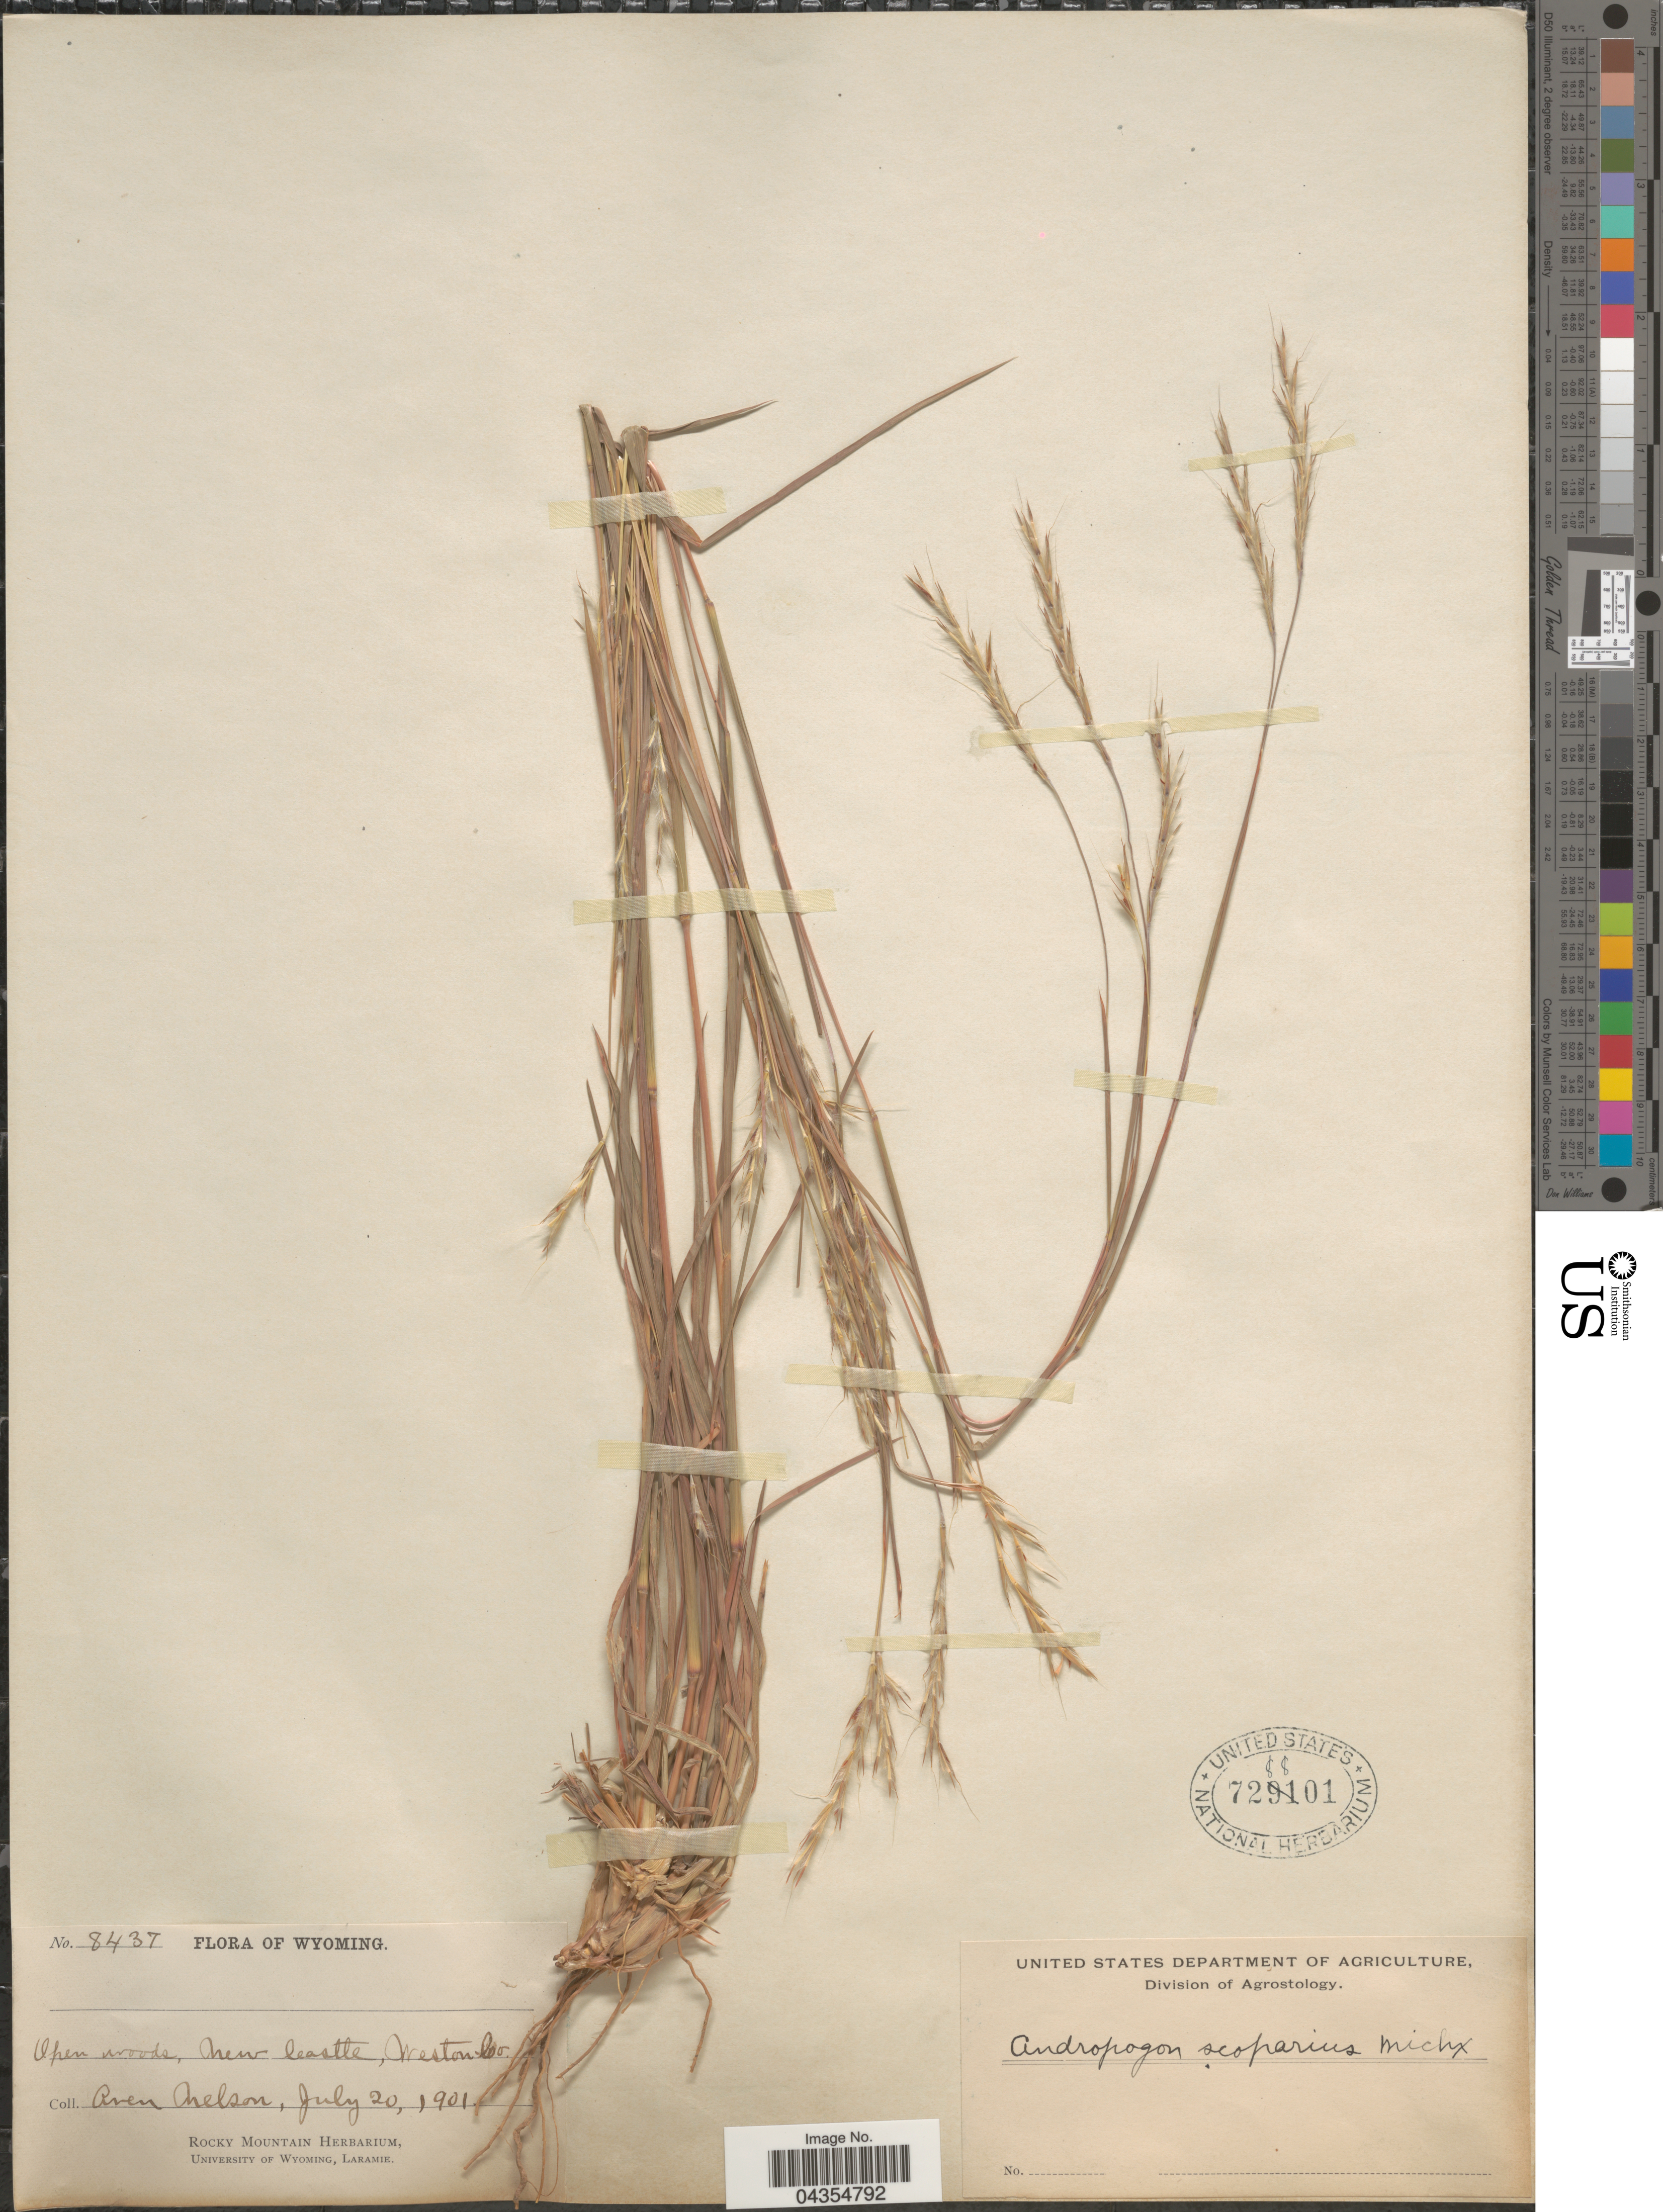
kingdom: Plantae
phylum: Tracheophyta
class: Liliopsida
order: Poales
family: Poaceae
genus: Schizachyrium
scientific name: Schizachyrium sanguineum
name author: (Retz.) Alston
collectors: A. Nelson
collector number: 8437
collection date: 1901-07-20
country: United States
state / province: Wyoming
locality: Open woods, New Castle, Weston Co.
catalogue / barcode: US 728801